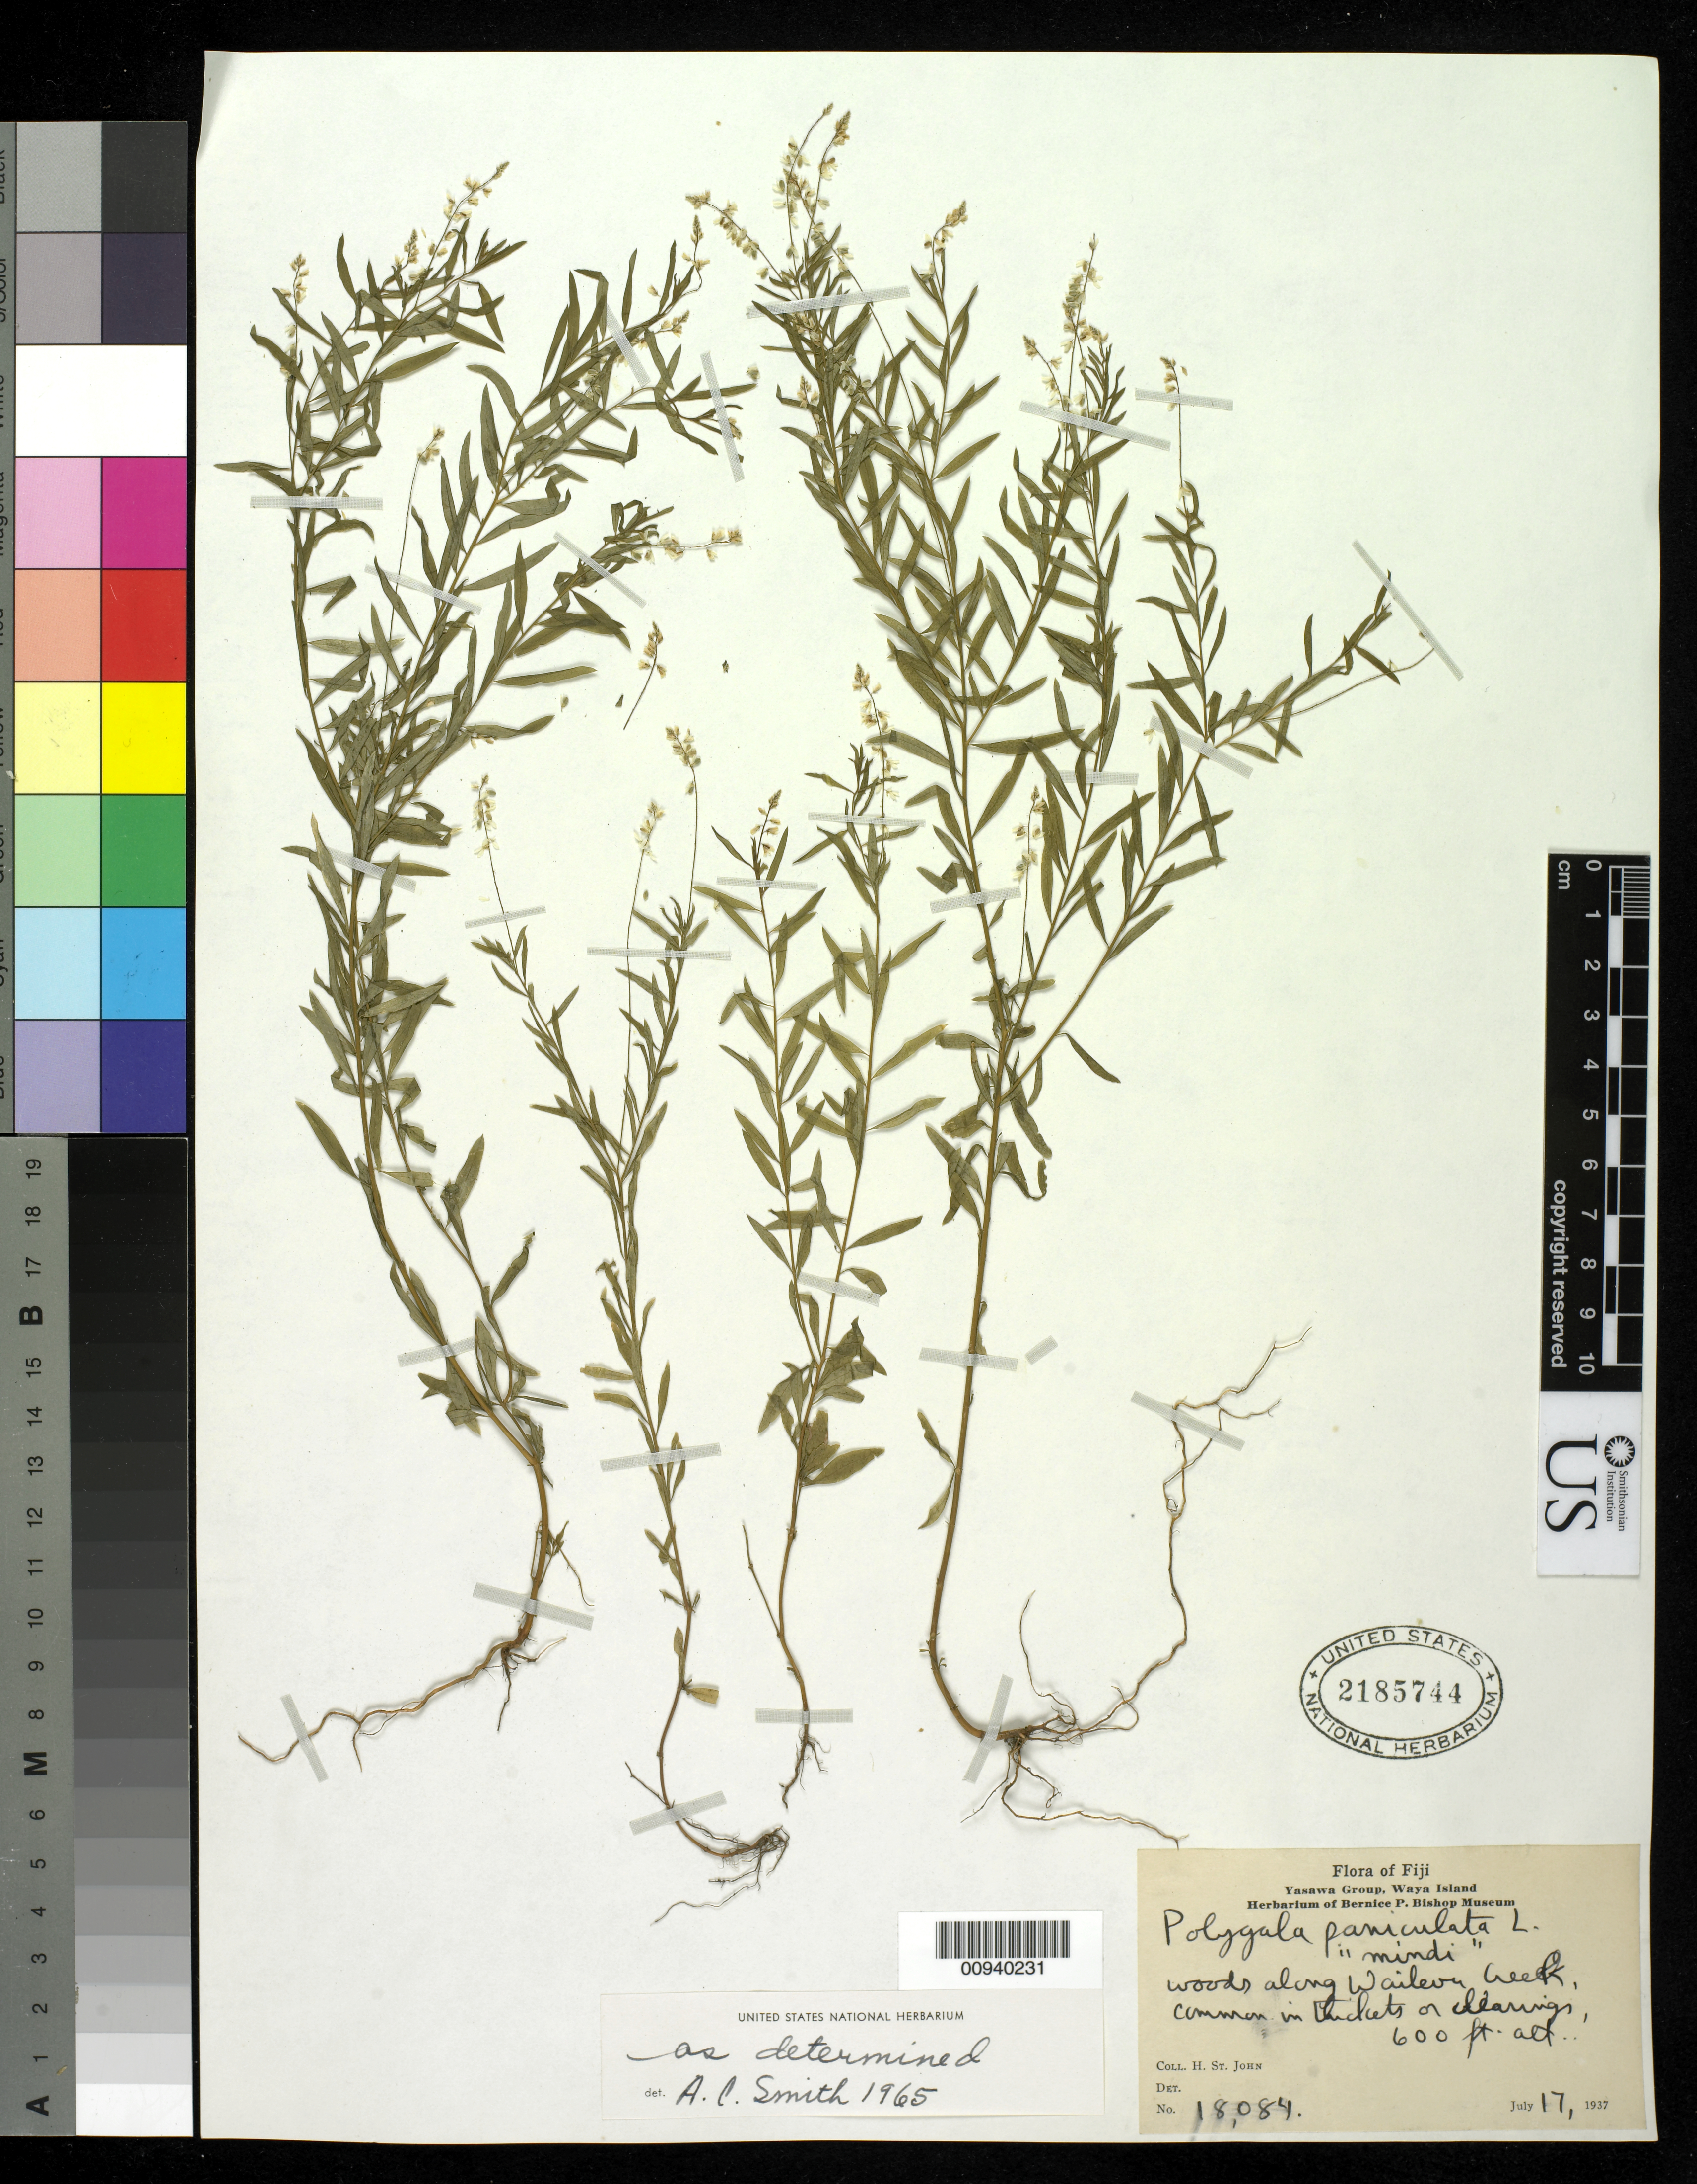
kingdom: Plantae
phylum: Tracheophyta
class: Magnoliopsida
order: Fabales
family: Polygalaceae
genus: Polygala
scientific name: Polygala paniculata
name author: L.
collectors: H. St. John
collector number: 18084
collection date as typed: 17 Jul 1939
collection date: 1939-07-17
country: Fiji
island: Waya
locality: Woods along Wailevu Creek.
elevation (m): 183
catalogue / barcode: US 2185744